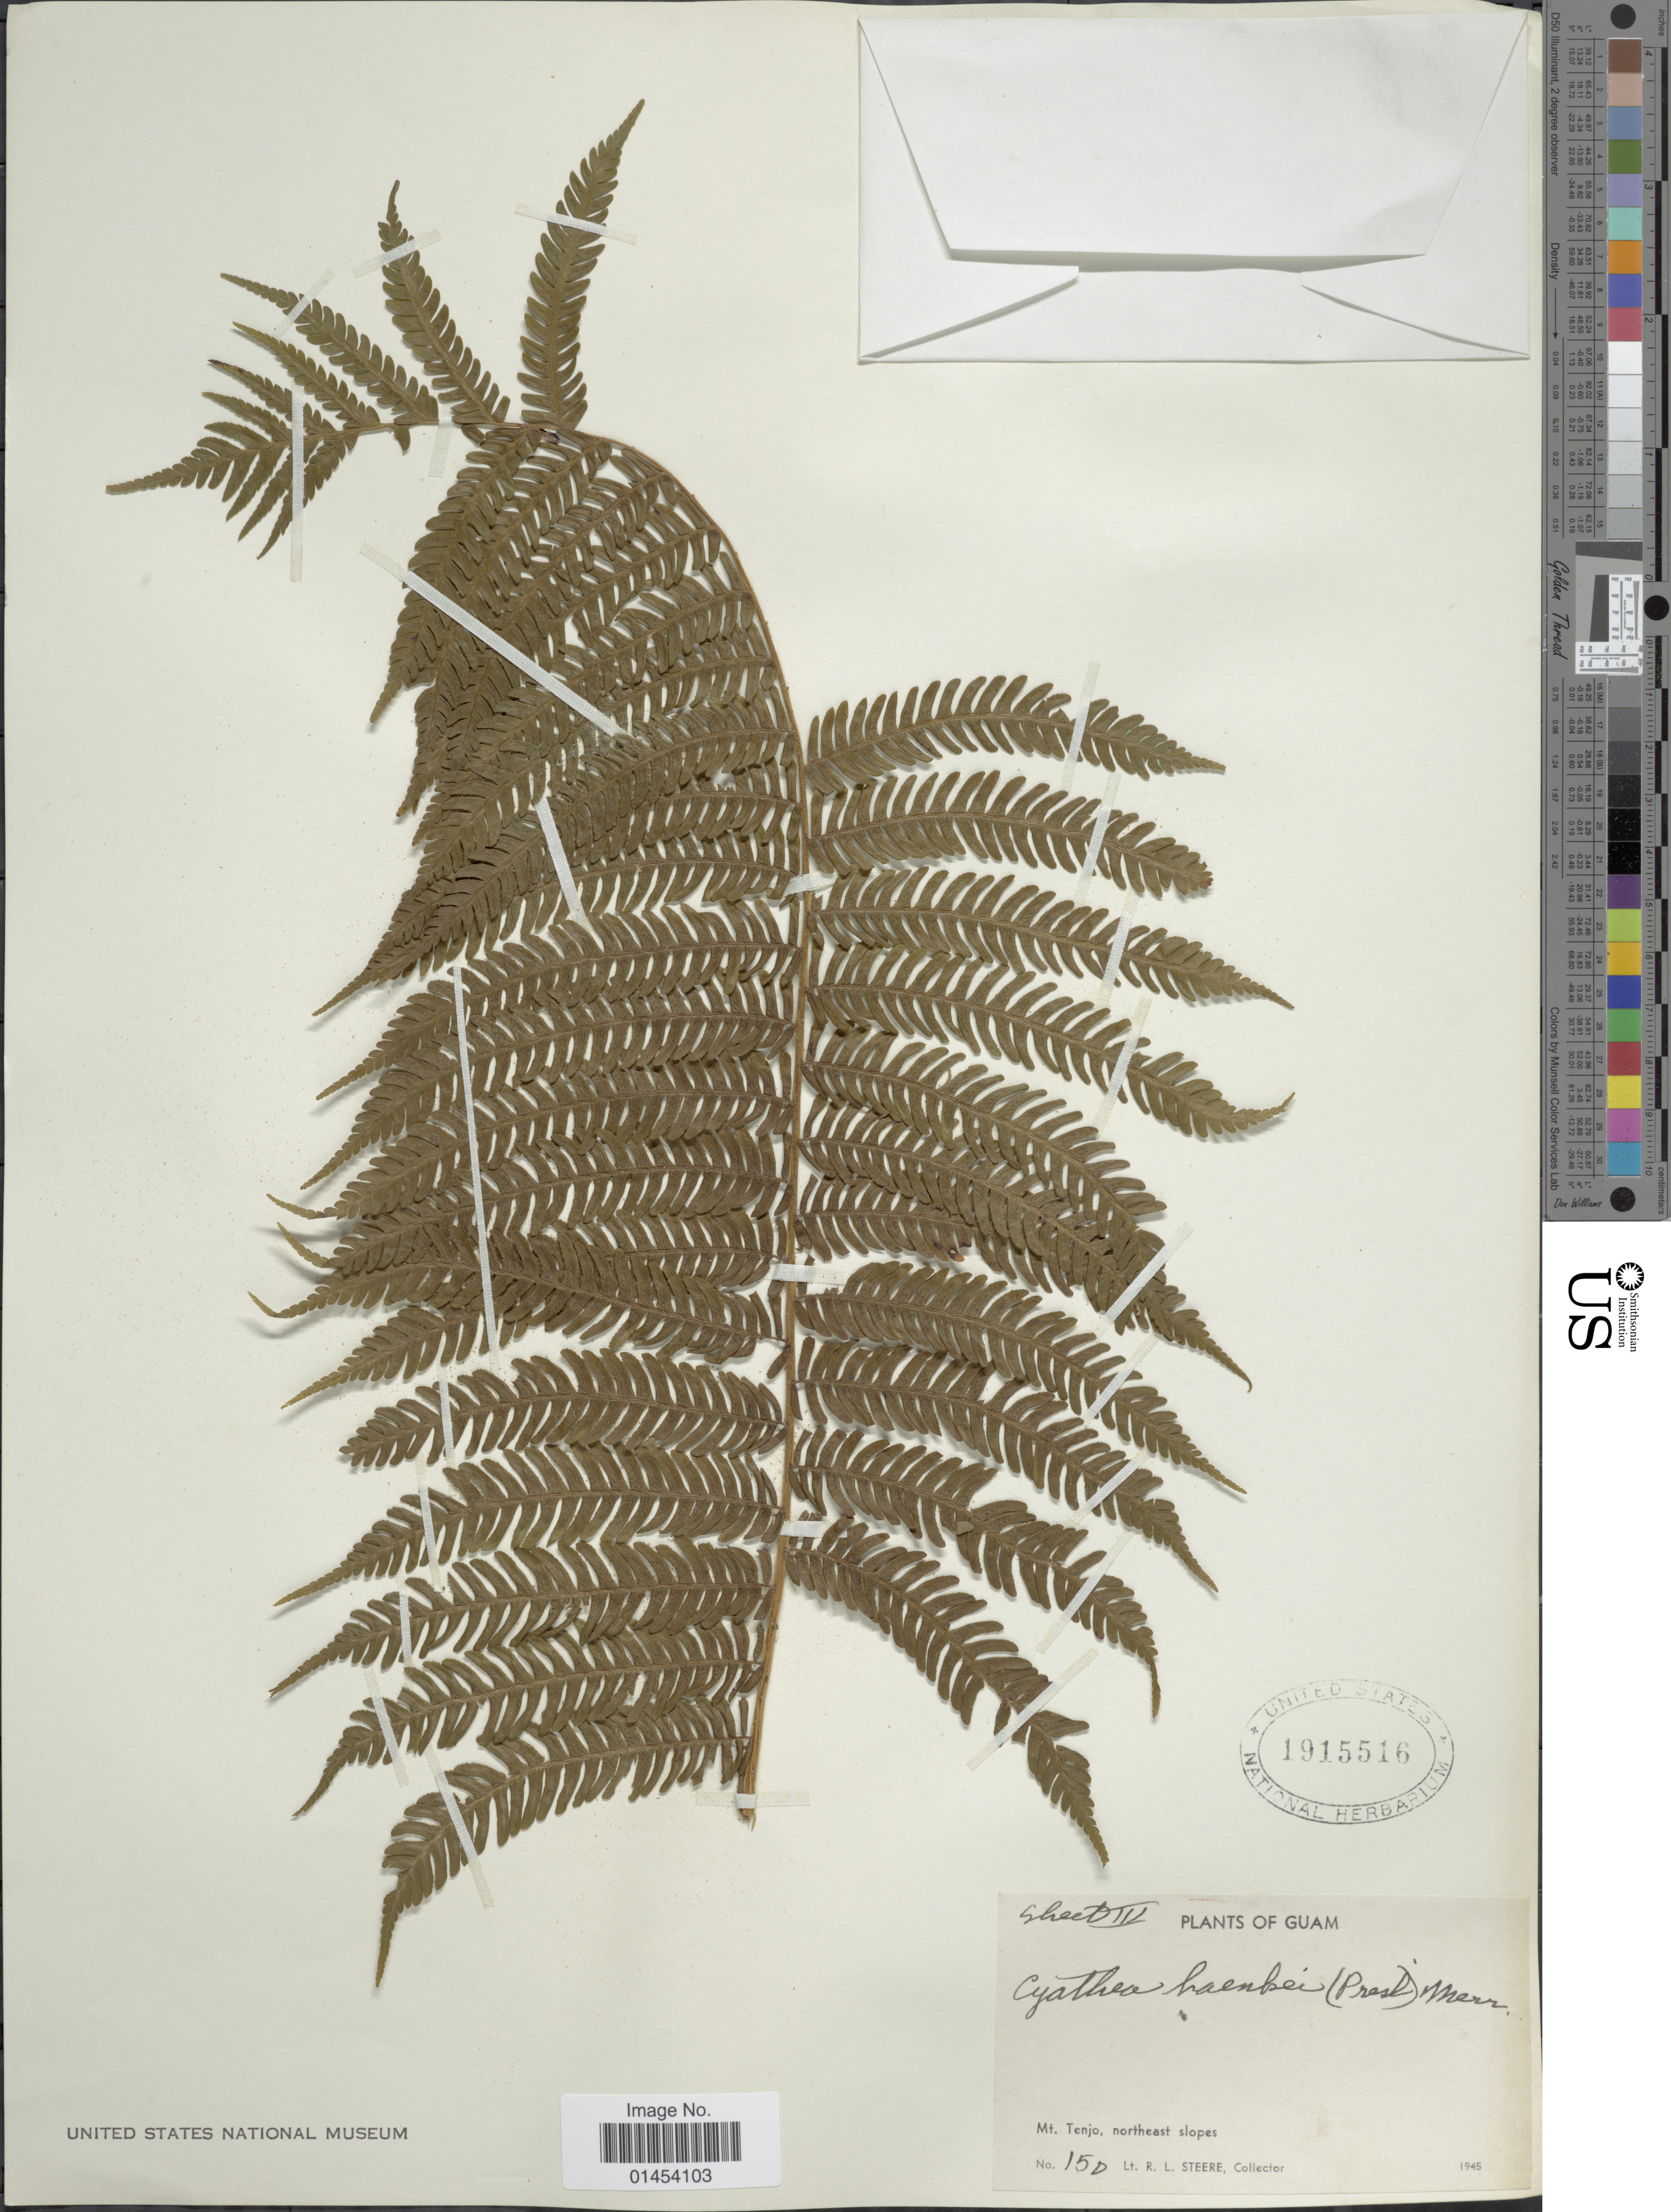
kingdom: Plantae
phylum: Tracheophyta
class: Polypodiopsida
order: Cyatheales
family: Cyatheaceae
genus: Cyathea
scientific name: Cyathea lunulata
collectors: R. L. Steere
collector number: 150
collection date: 1945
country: Guam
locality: Mt. Tenjo, northeast slopes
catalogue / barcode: US 1915516